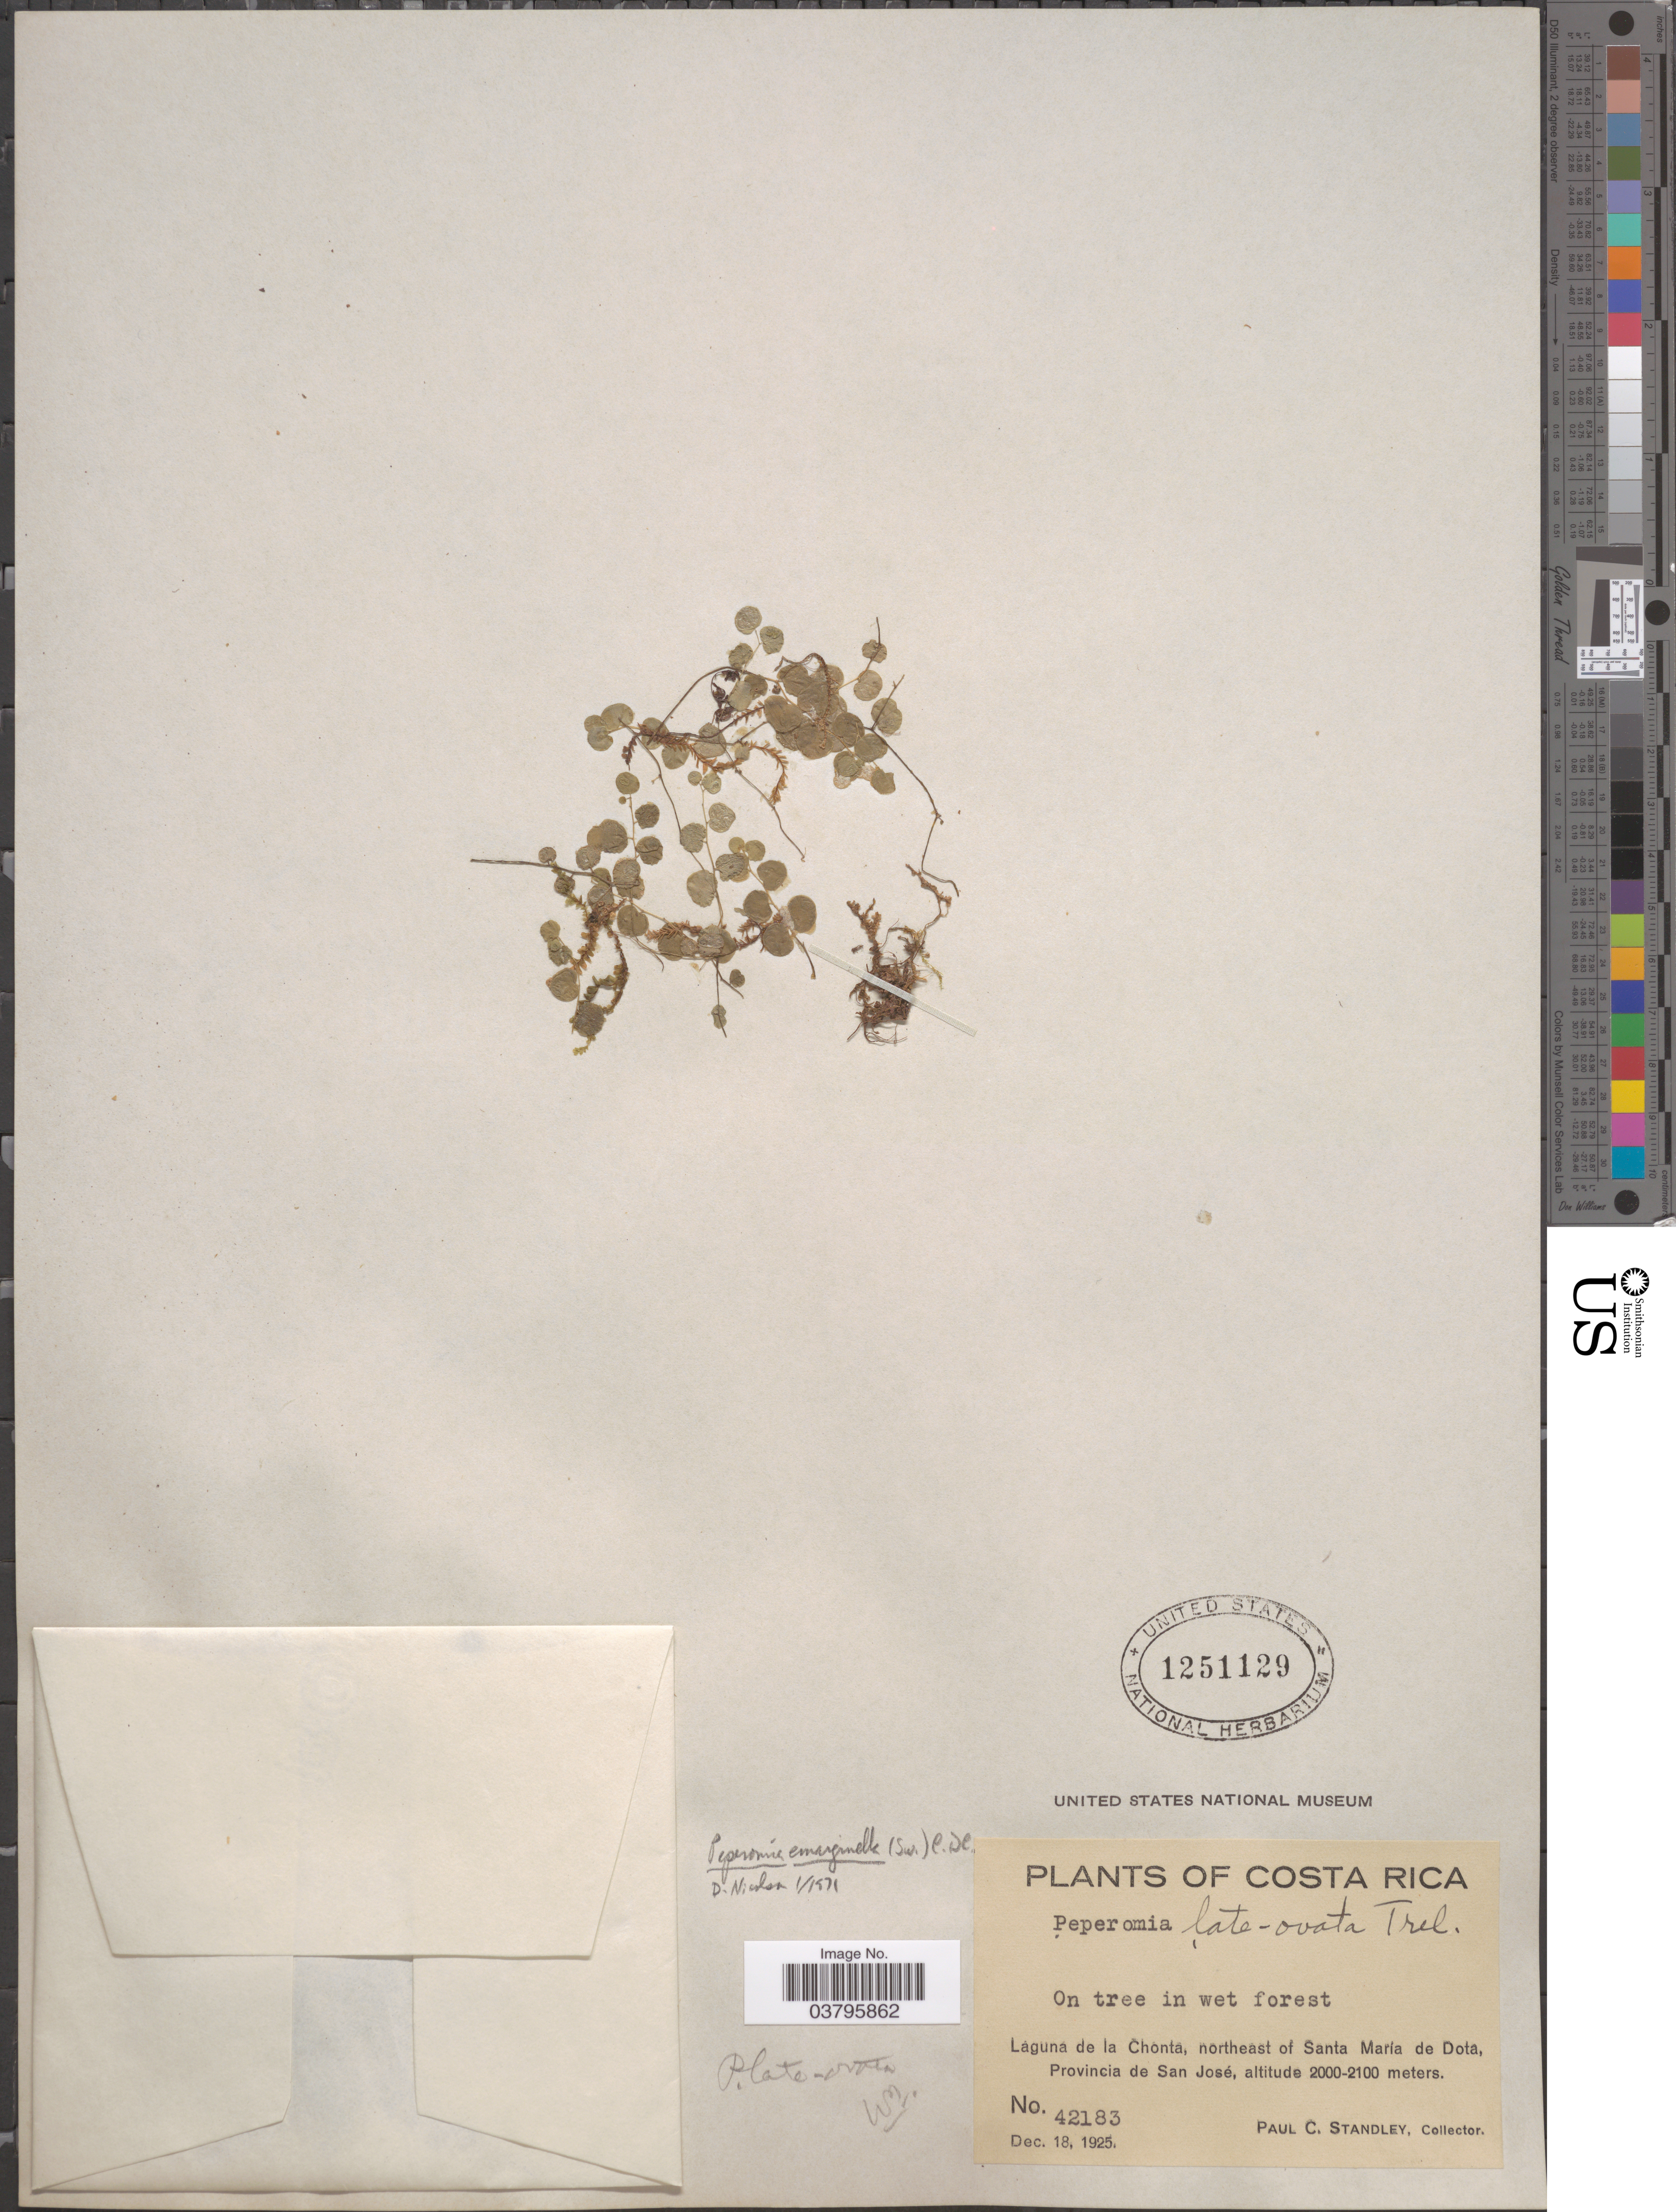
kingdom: Plantae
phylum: Tracheophyta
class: Magnoliopsida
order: Piperales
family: Piperaceae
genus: Peperomia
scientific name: Peperomia late-ovata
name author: Trel.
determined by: Jiménez, José Estaban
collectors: P. C. Standley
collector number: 42183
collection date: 1925-12-18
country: Costa Rica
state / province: San José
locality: Laguna de la Chonta, northeast of Santa María de Dota.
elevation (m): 2000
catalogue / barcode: US 1251129